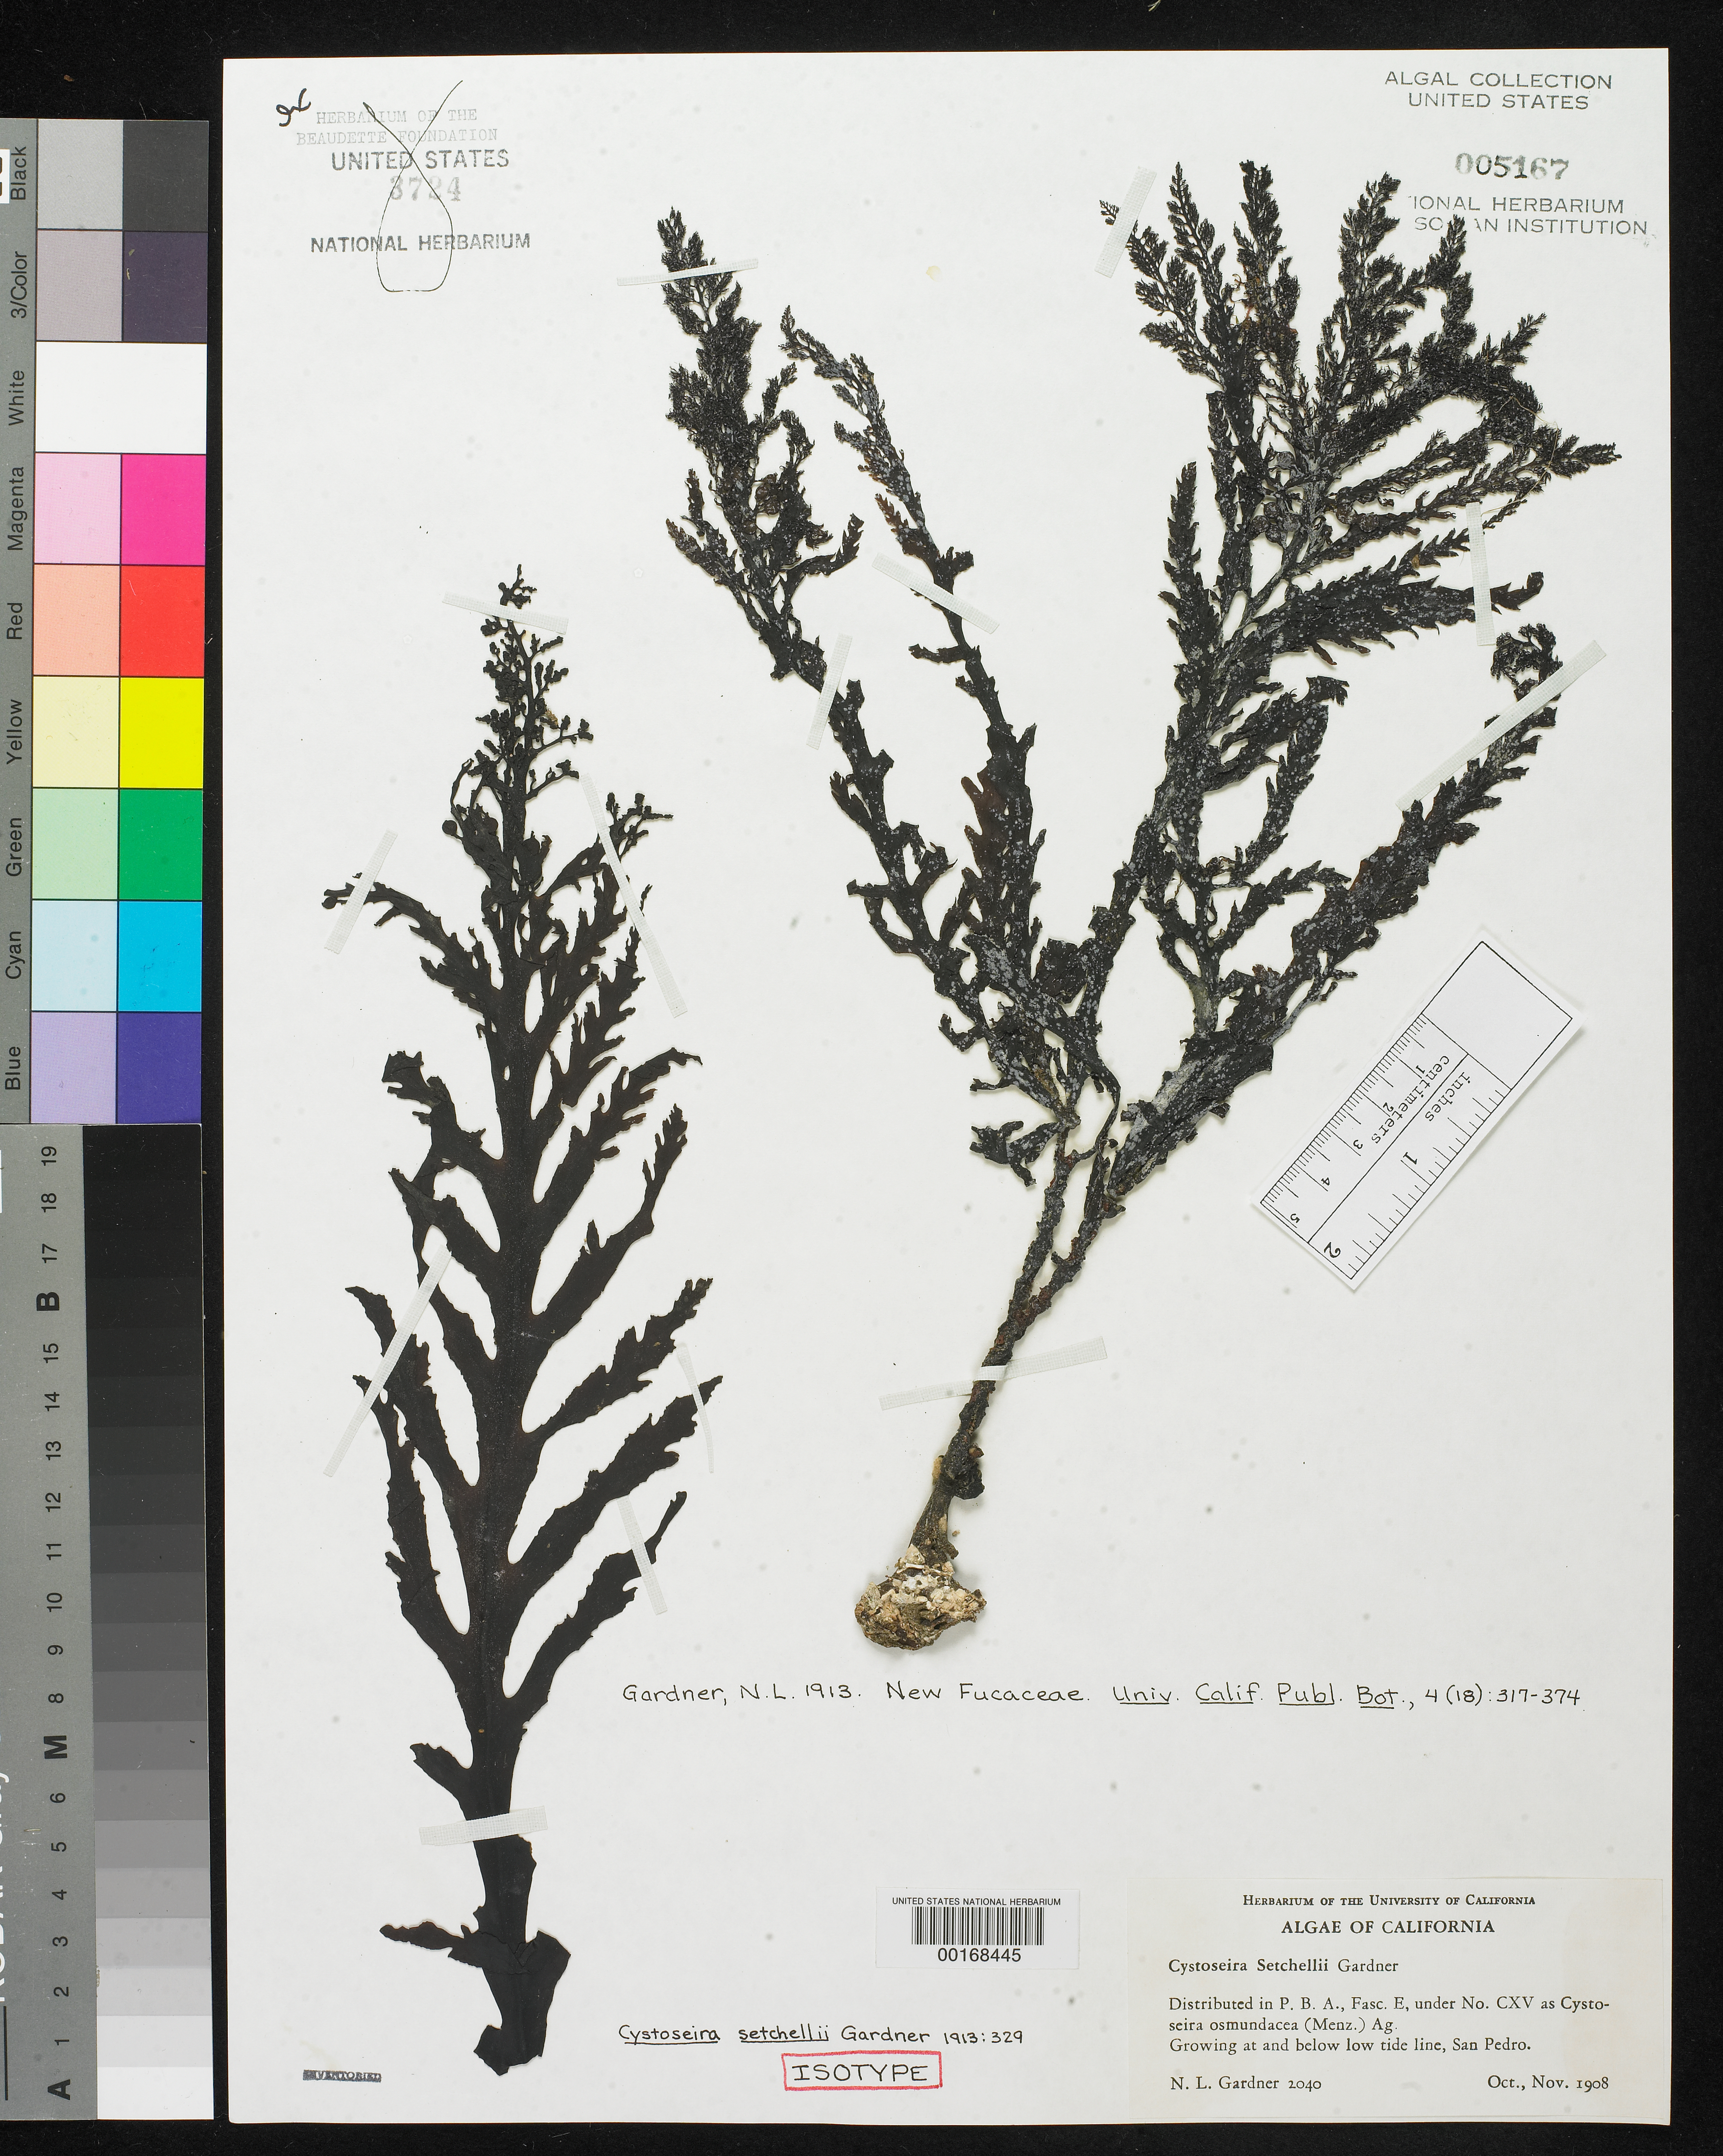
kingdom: Chromista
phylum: Ochrophyta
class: Phaeophyceae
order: Fucales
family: Sargassaceae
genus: Cystoseira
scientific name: Cystoseira setchellii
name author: N.L. Gardner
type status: Isotype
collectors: N. Gardner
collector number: NLG 2040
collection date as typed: Oct 1908 and -- Nov 1908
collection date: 1908-10,1908-11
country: United States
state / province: California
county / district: Los Angeles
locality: San Pedro.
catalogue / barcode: US 5167